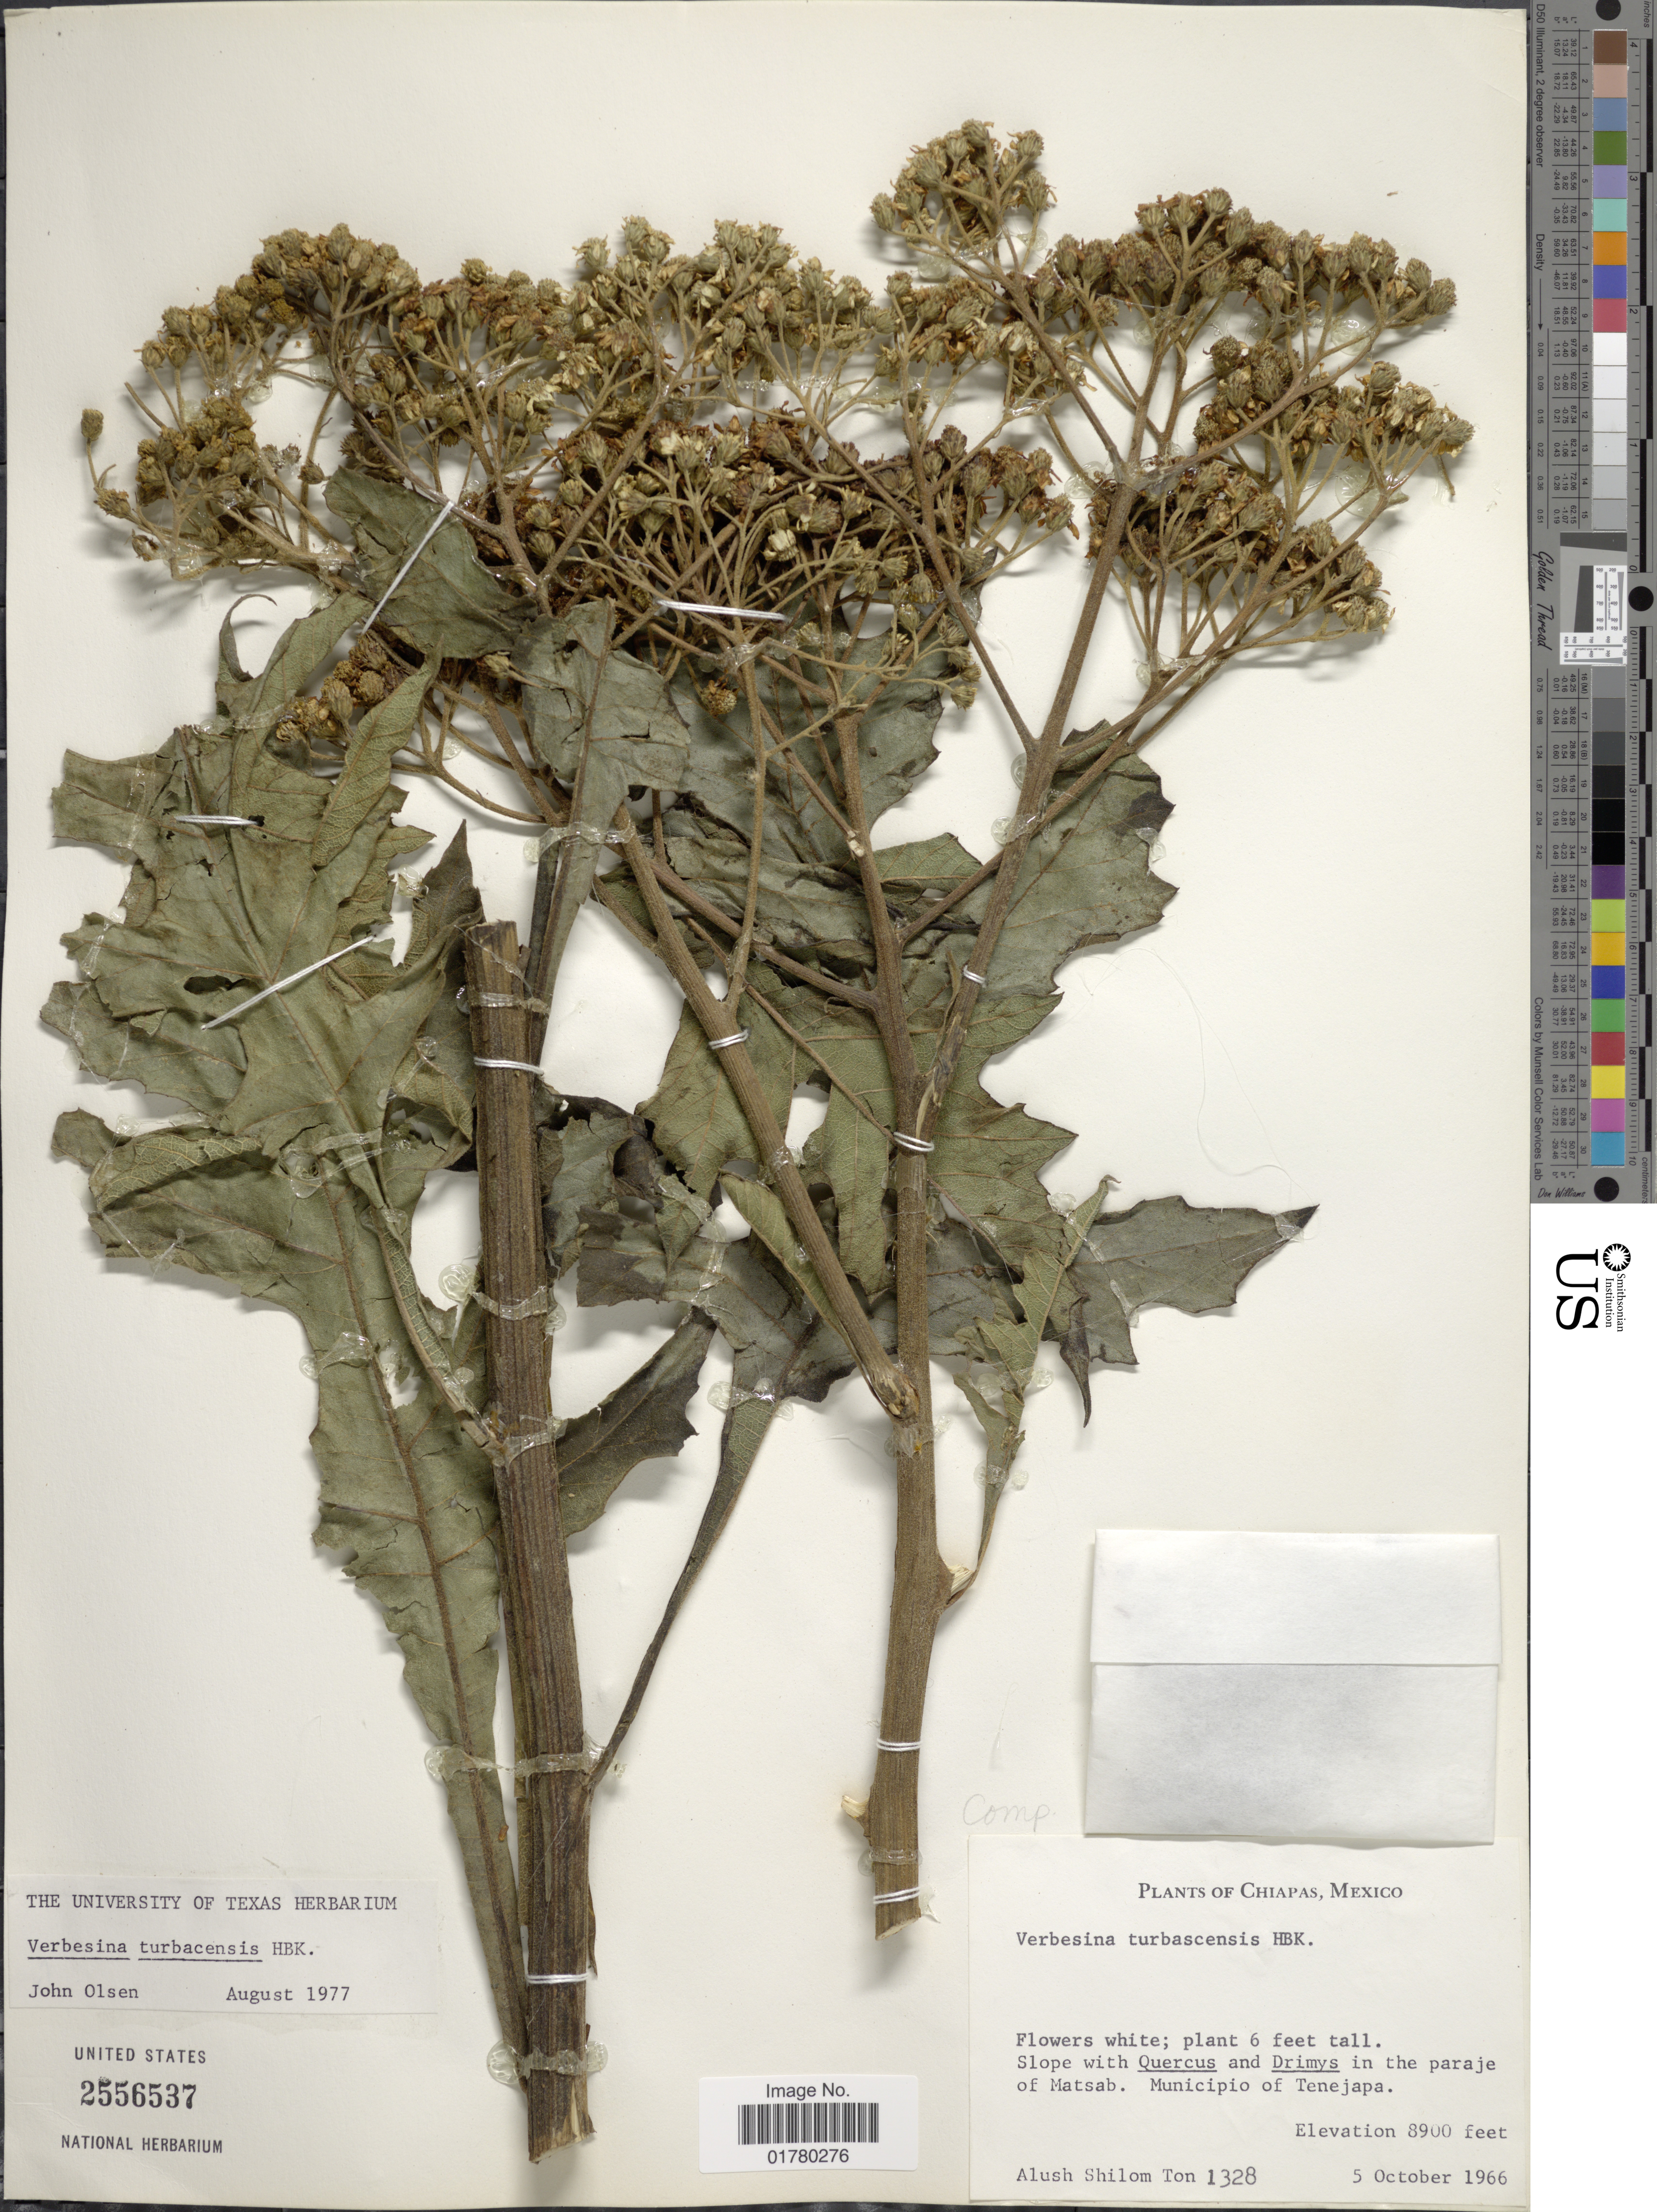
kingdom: Plantae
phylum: Tracheophyta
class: Magnoliopsida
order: Asterales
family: Asteraceae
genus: Verbesina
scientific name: Verbesina turbacensis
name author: Kunth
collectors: A. S. Ton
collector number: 1328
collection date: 1966-10-05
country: Mexico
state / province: Chiapas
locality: In the paraje of Matsab. Municipio of Tenejapa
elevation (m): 2713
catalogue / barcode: US 2556537